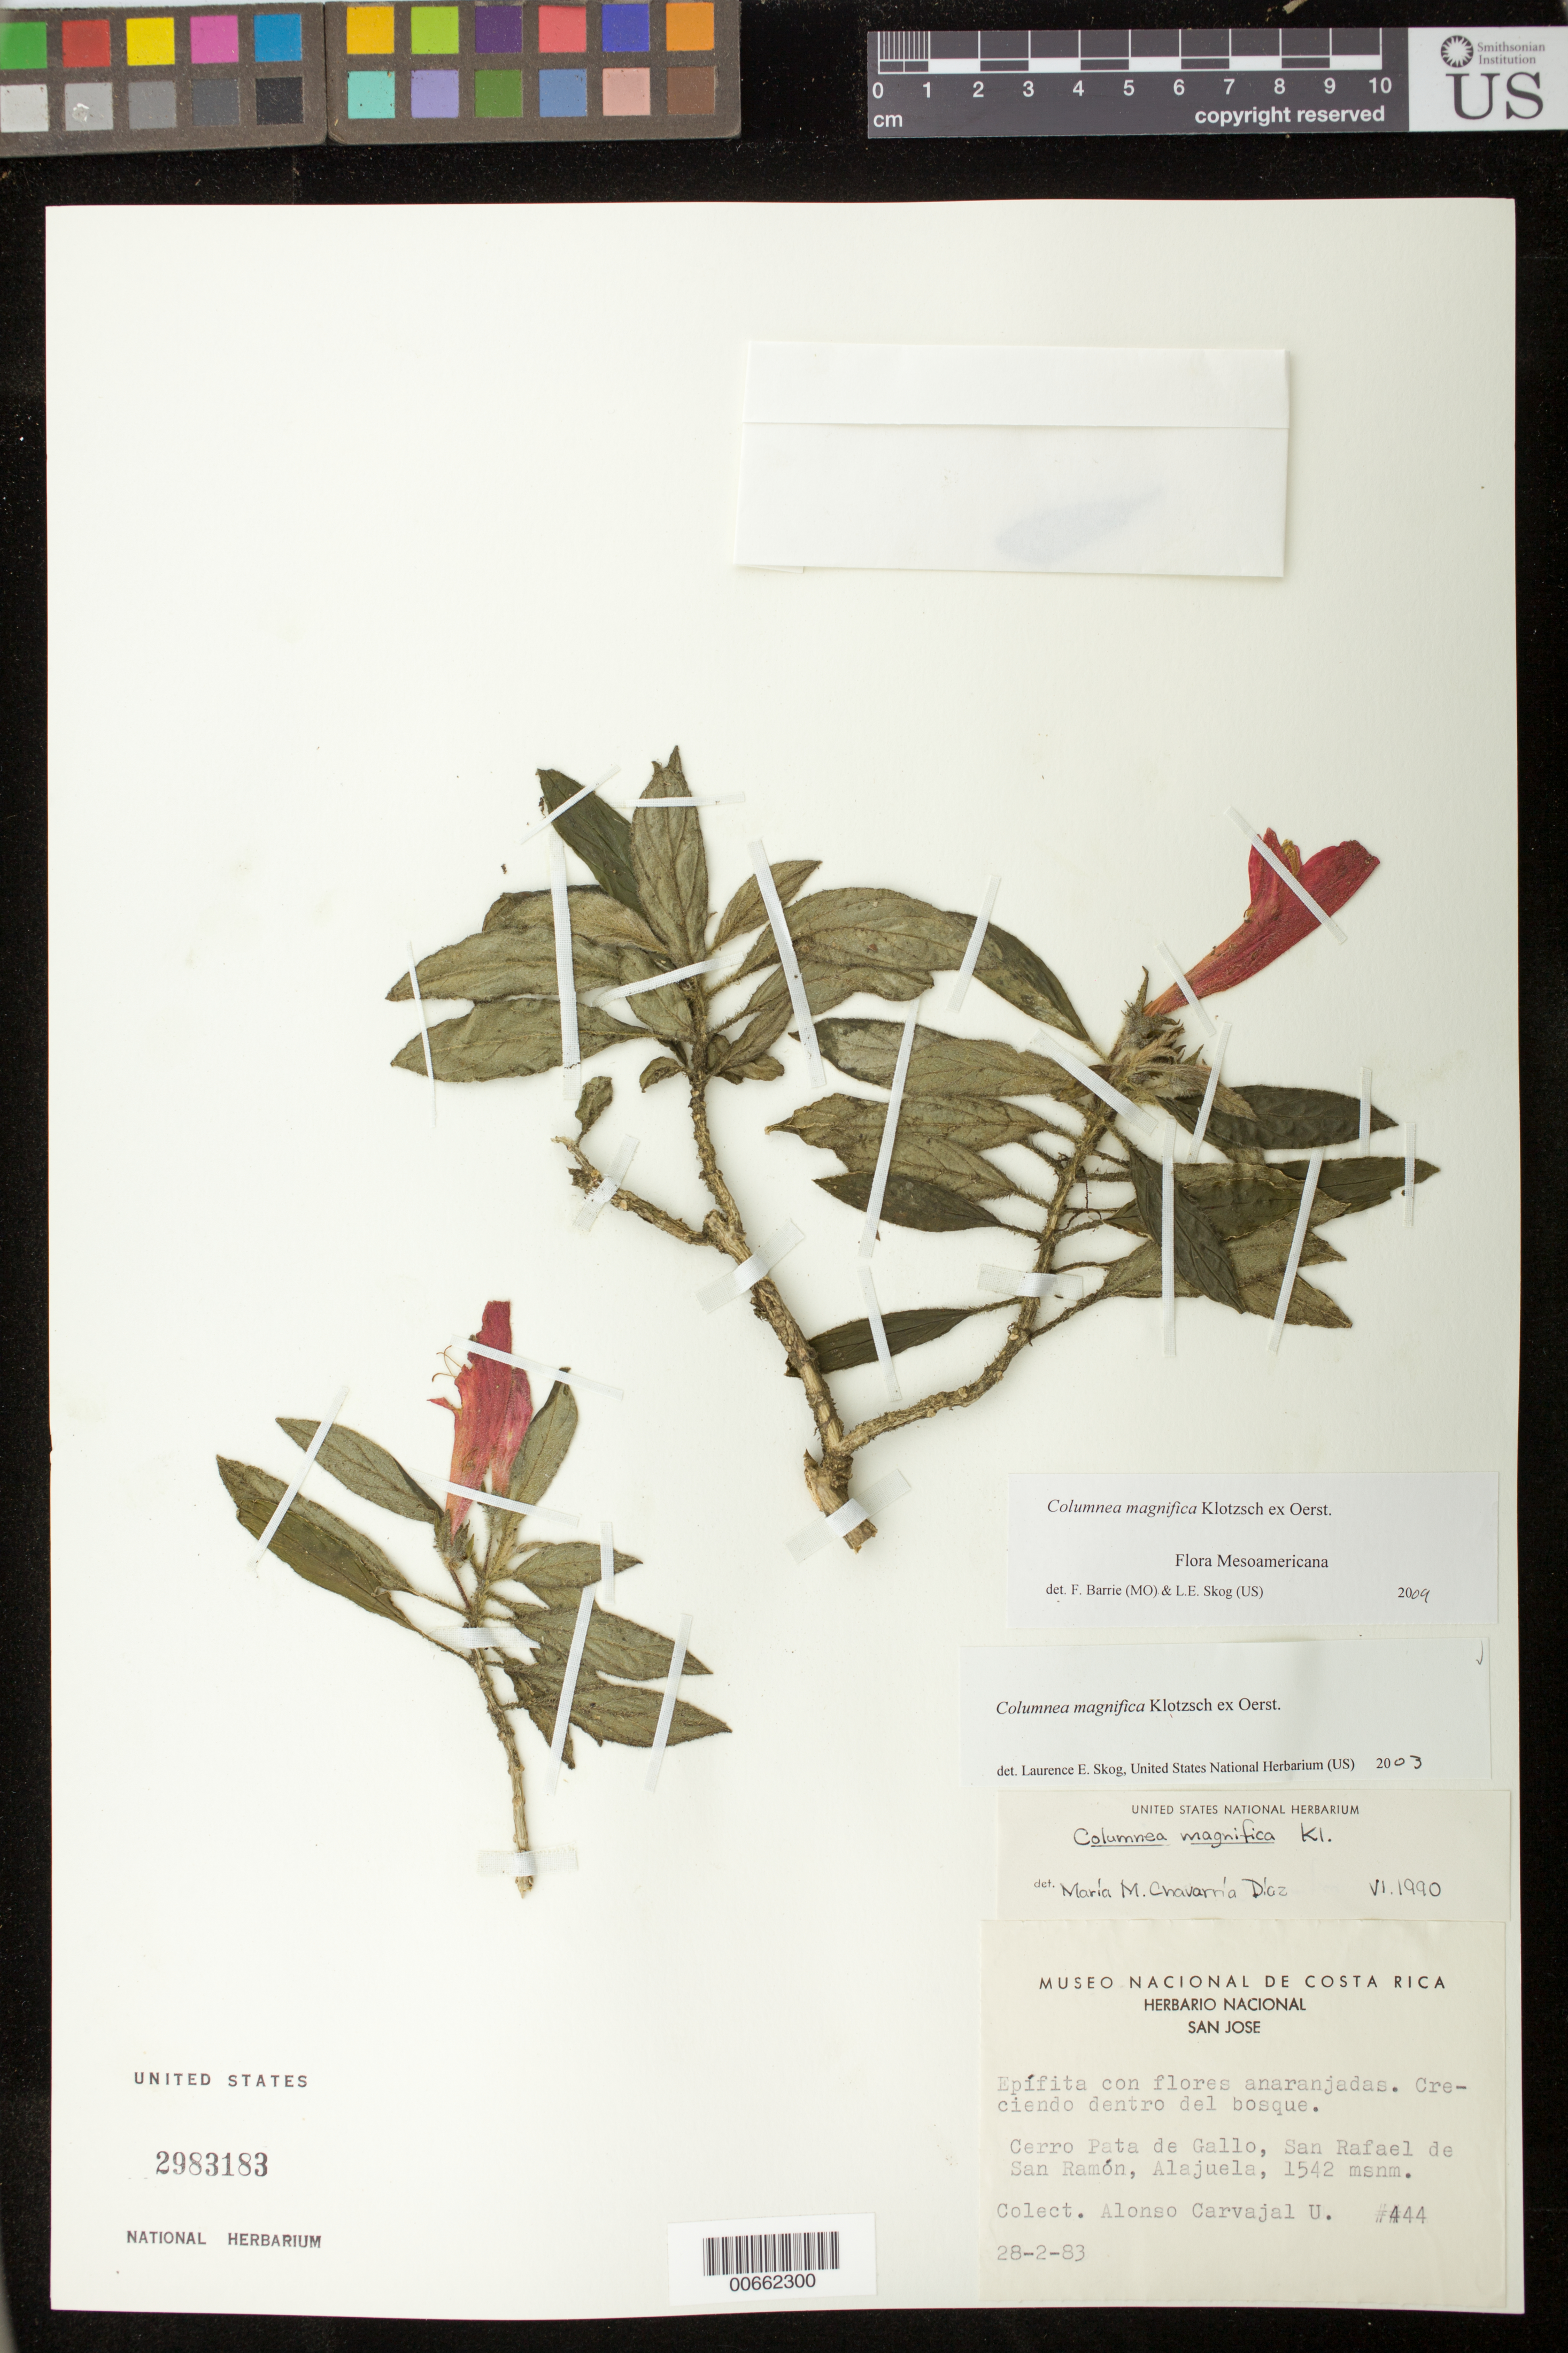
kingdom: Plantae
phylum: Tracheophyta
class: Magnoliopsida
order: Lamiales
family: Gesneriaceae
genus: Columnea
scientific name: Columnea magnifica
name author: Klotzsch ex Oerst.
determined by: Skog, Laurence E.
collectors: A. Carvajal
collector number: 444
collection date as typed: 28 Feb 1983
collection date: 1983-02-28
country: Costa Rica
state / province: Alajuela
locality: Cerro Pata de Gallo, San Rfael de San Ramón, Alajuela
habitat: Creciendo dentro del bosque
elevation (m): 1542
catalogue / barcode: US 2983183